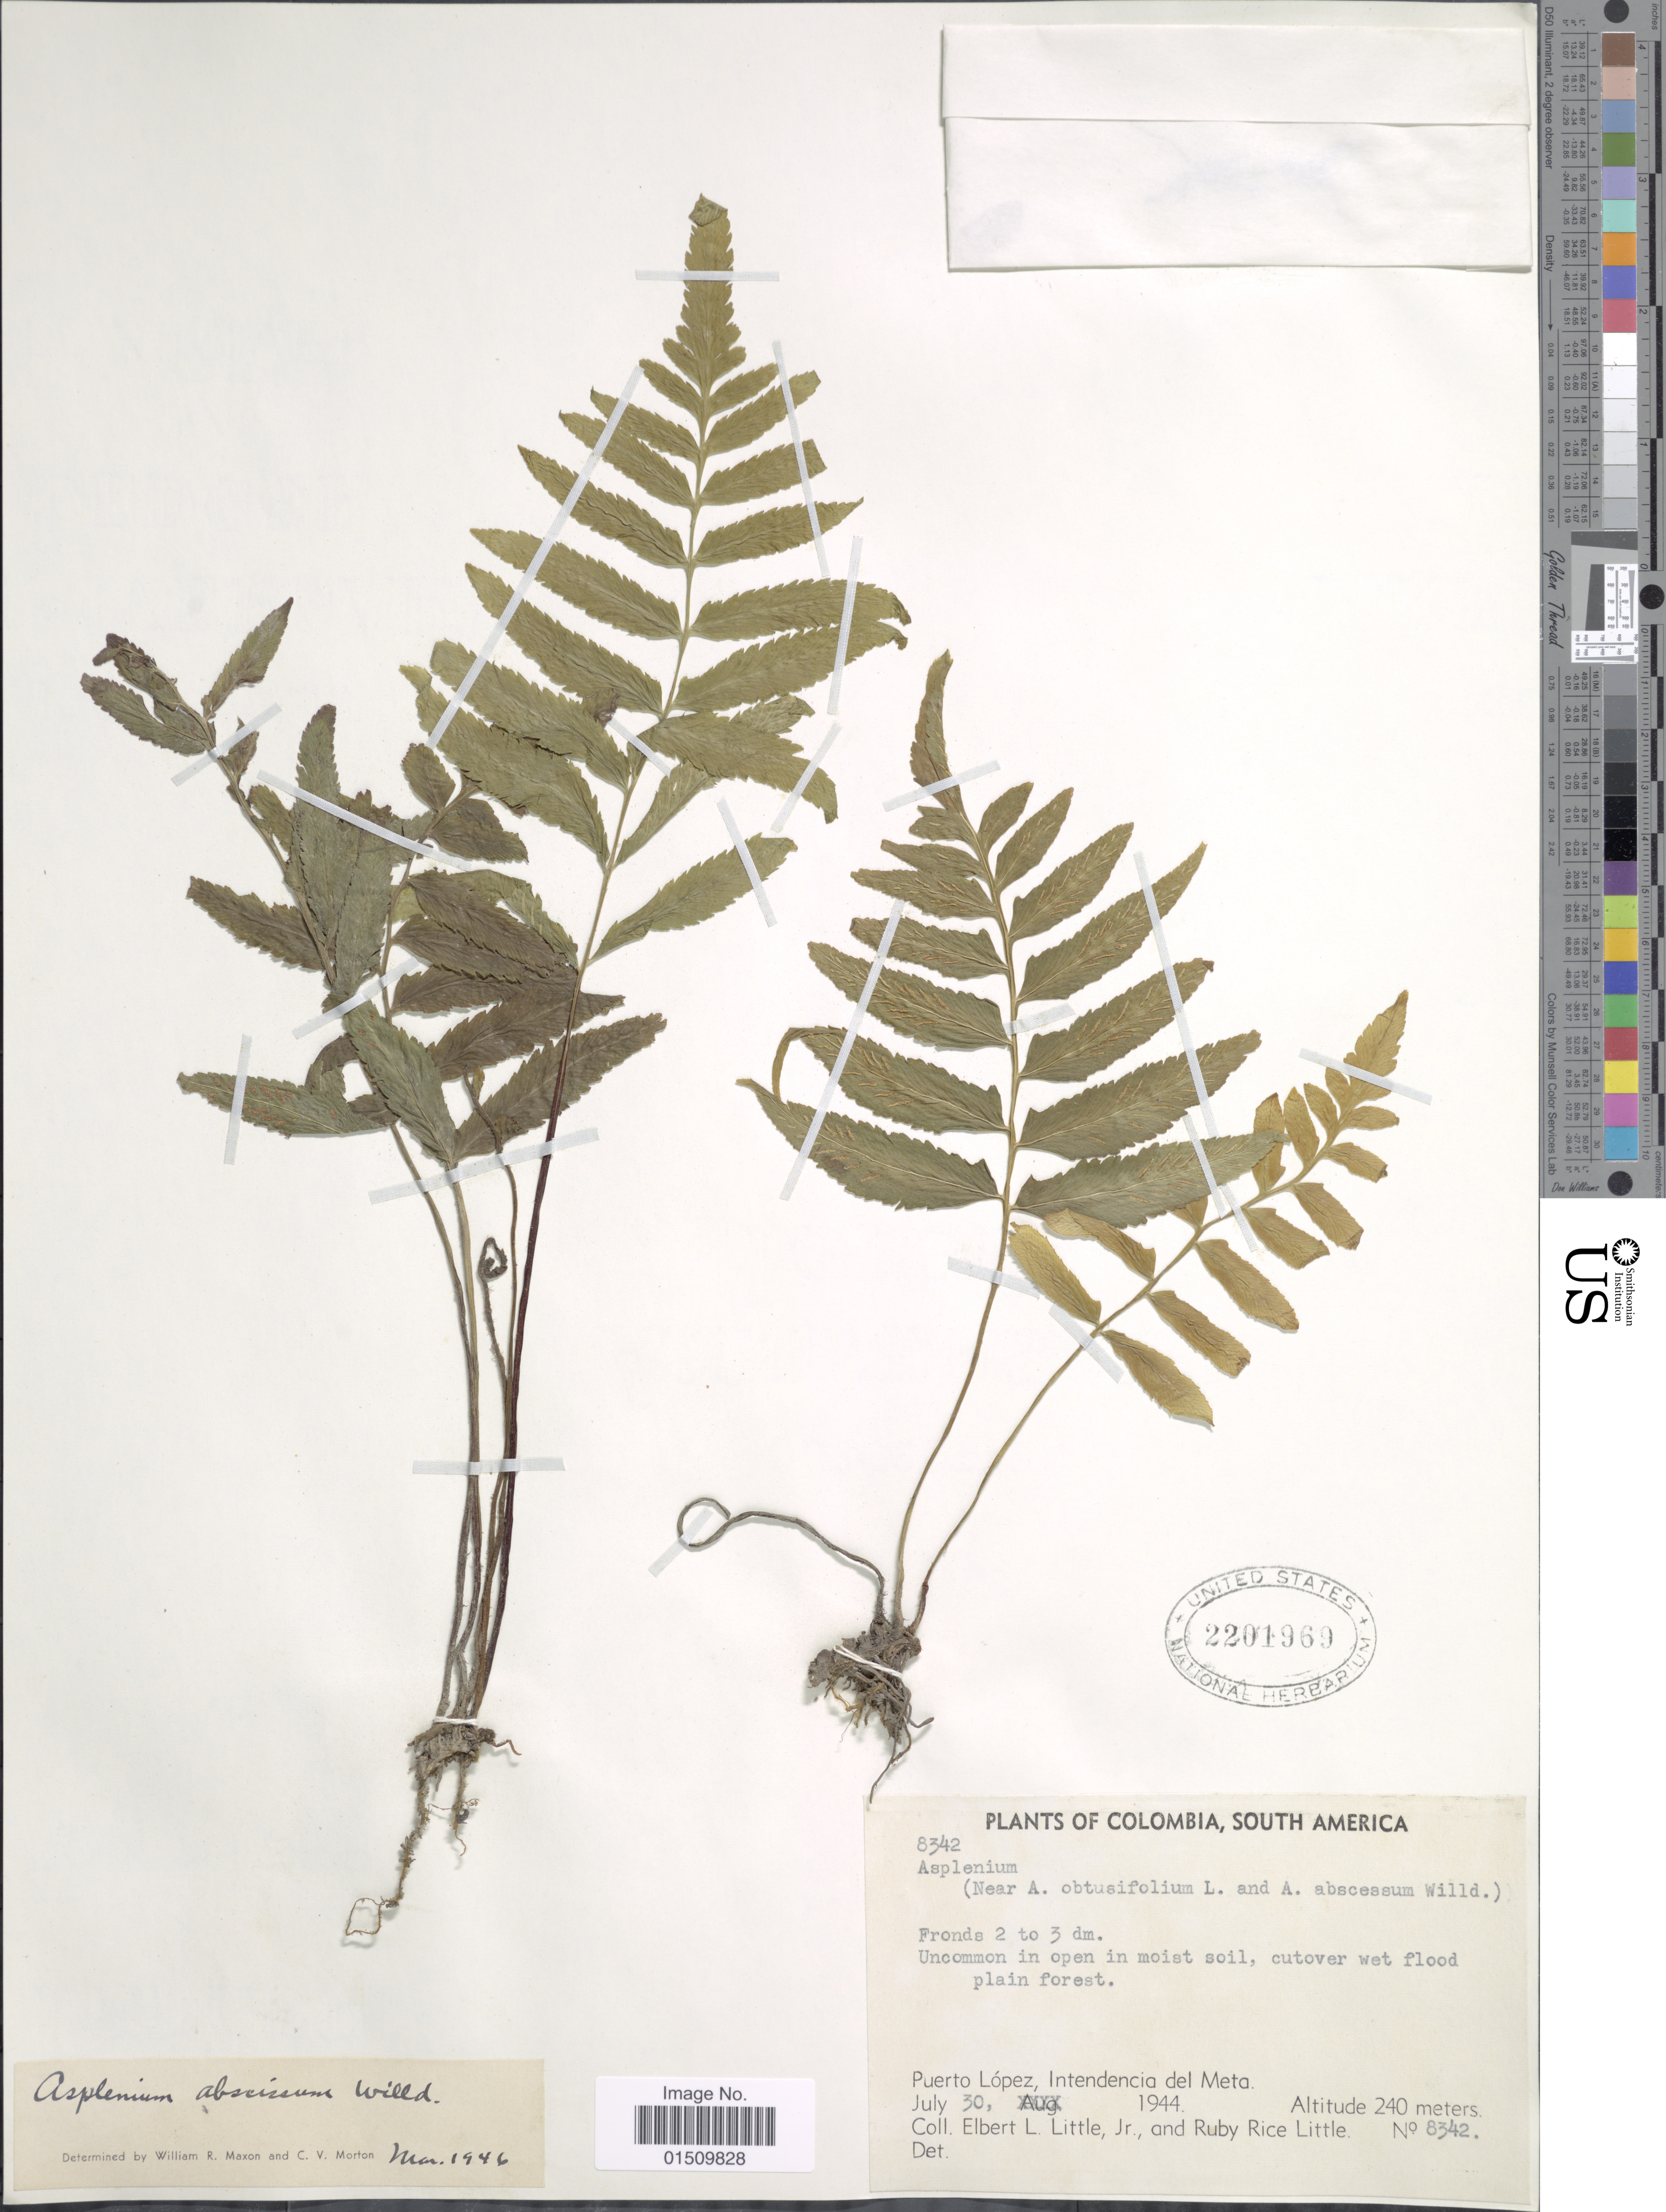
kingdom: Plantae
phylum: Tracheophyta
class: Polypodiopsida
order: Polypodiales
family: Aspleniaceae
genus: Asplenium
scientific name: Asplenium abscissum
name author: Willd.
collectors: E. L. Little & R. R. Little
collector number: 8342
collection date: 1944-07-30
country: Colombia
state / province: Meta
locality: Colombia, South America, Puerto Lopez, Intendencia del Meta.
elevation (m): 240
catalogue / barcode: US 2201969